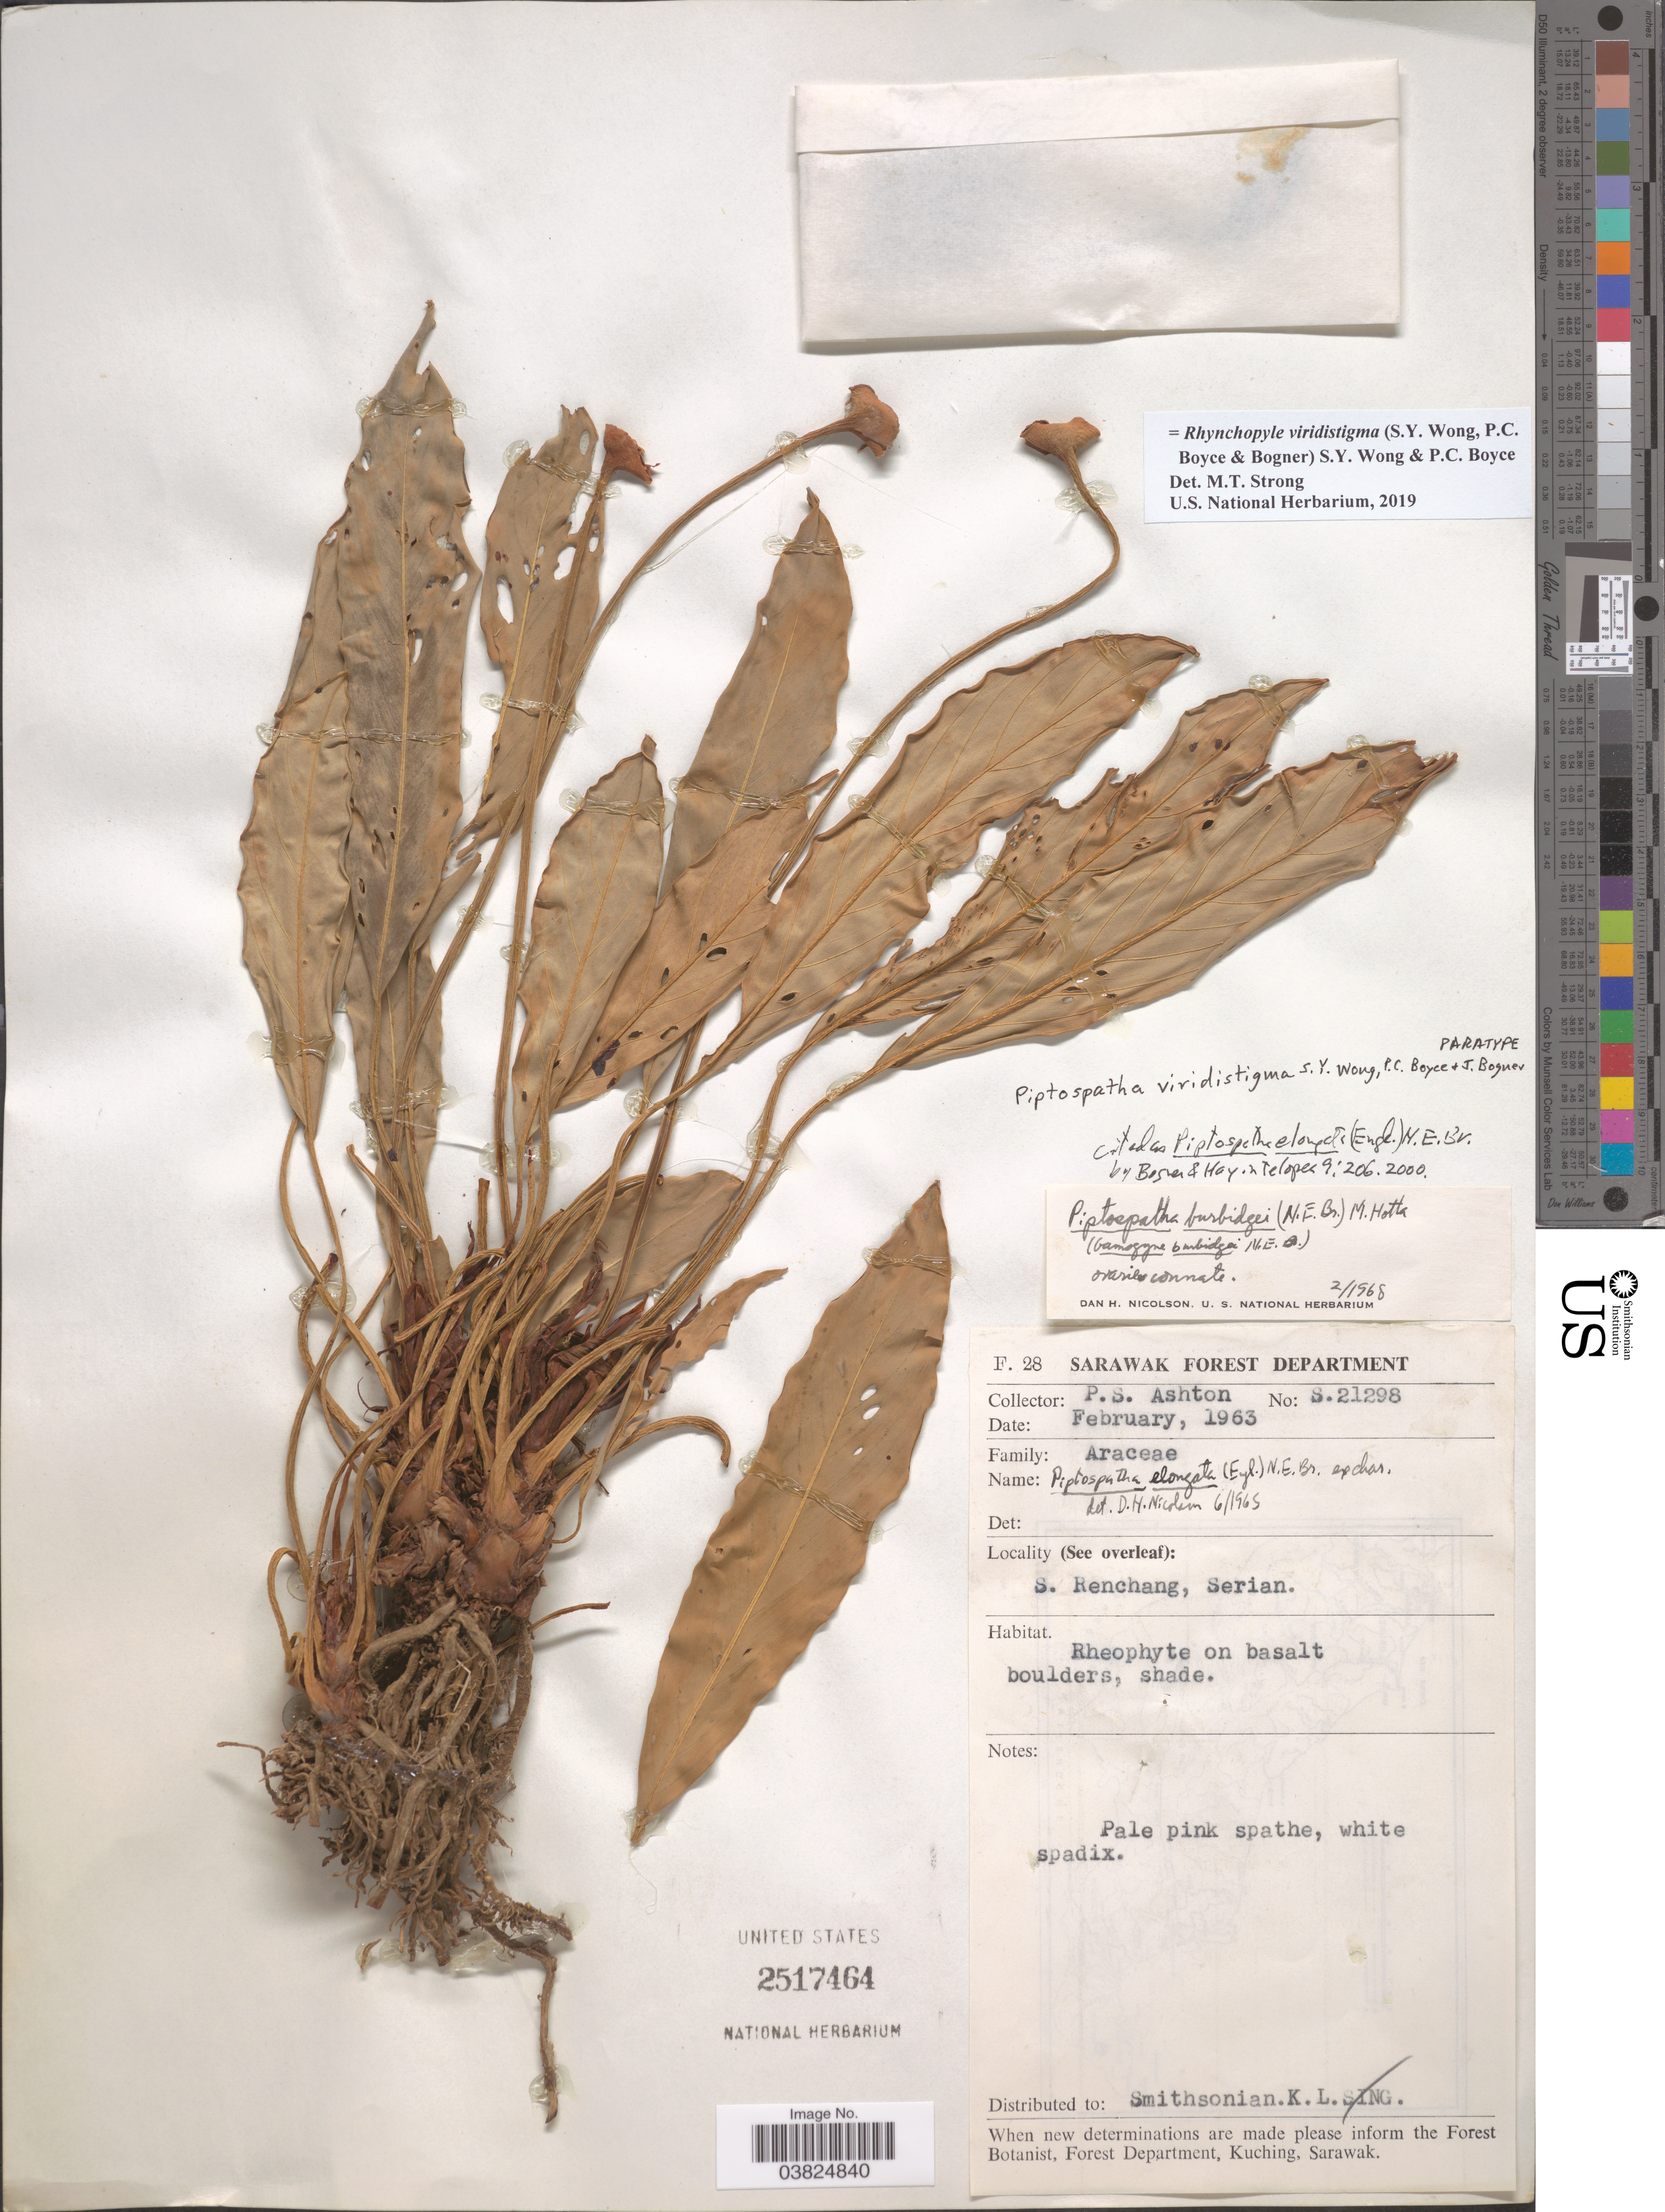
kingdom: Plantae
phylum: Tracheophyta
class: Liliopsida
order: Alismatales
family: Araceae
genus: Rhynchopyle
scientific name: Rhynchopyle viridistigma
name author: (S.Y. Wong et al.) S.Y. Wong & P.C. Boyce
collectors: P. S. Ashton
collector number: S21298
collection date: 1963-02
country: Malaysia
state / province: Sarawak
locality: S. Renchang, Serian.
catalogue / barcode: US 2517464